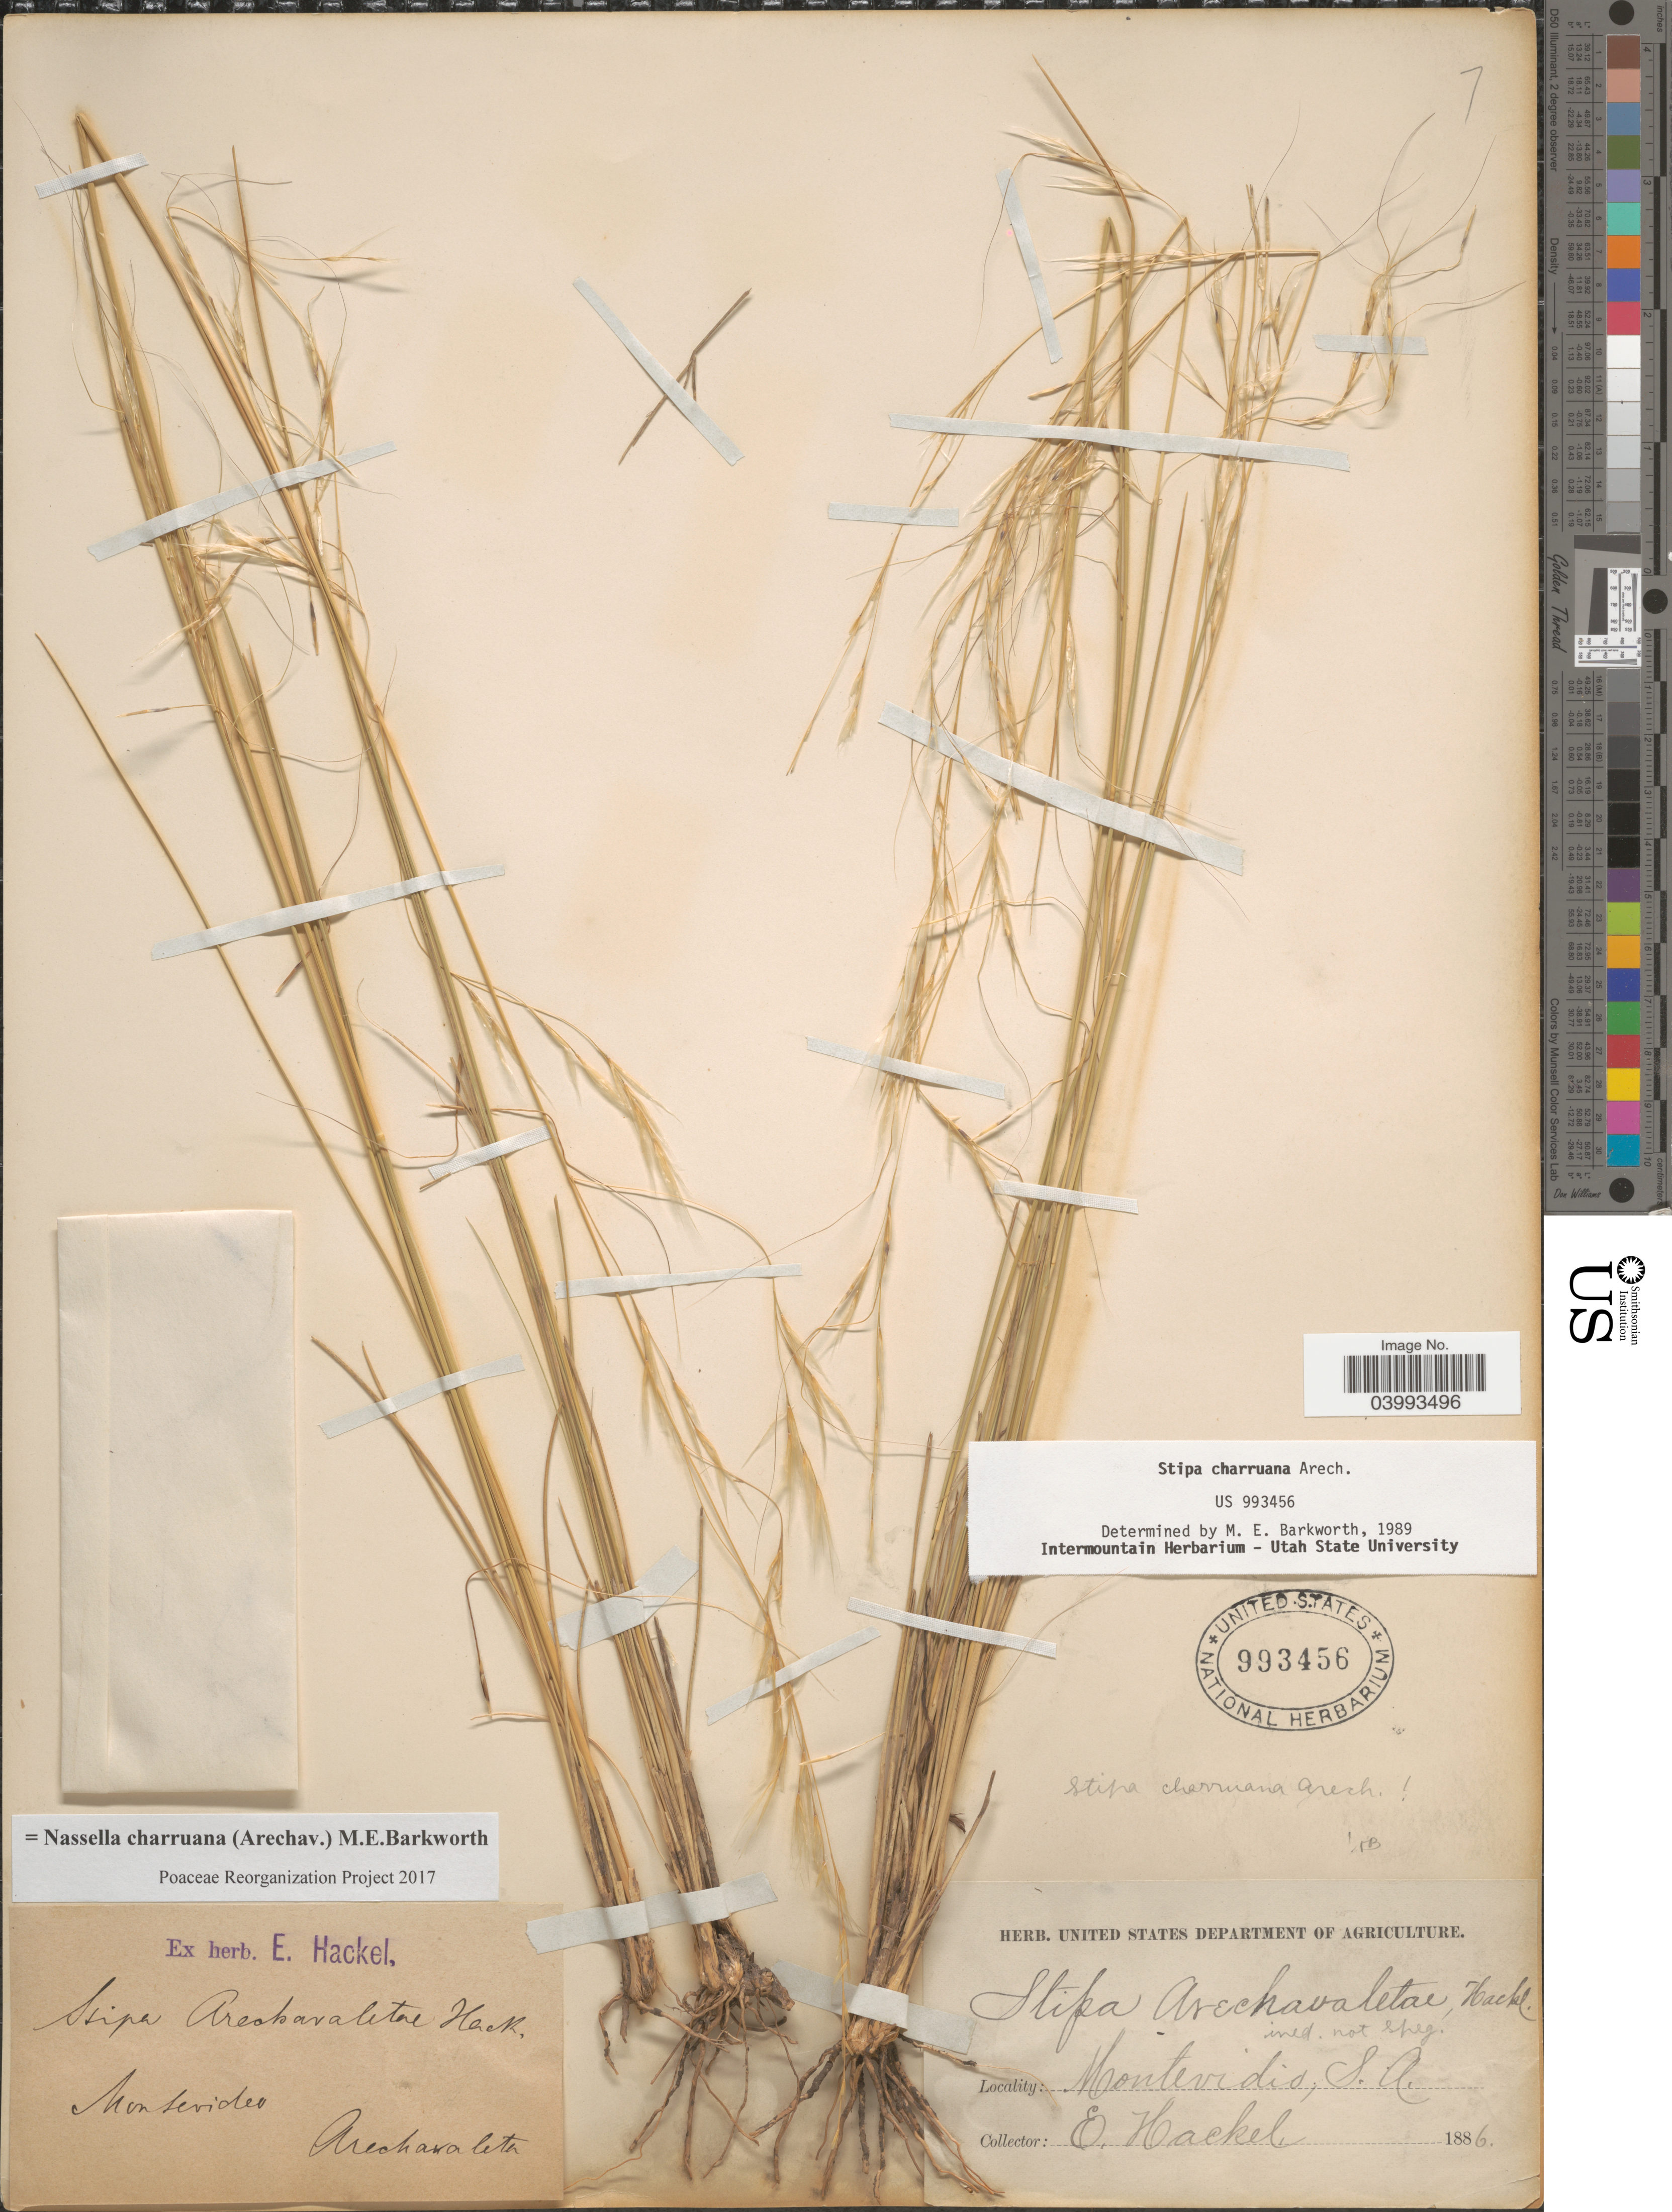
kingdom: Plantae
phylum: Tracheophyta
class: Liliopsida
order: Poales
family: Poaceae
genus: Nassella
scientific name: Nassella charruana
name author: (Arechav.) Barkworth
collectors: E. Hackel & Arechavaleta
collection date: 1886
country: Uruguay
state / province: Montevideo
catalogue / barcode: US 993456